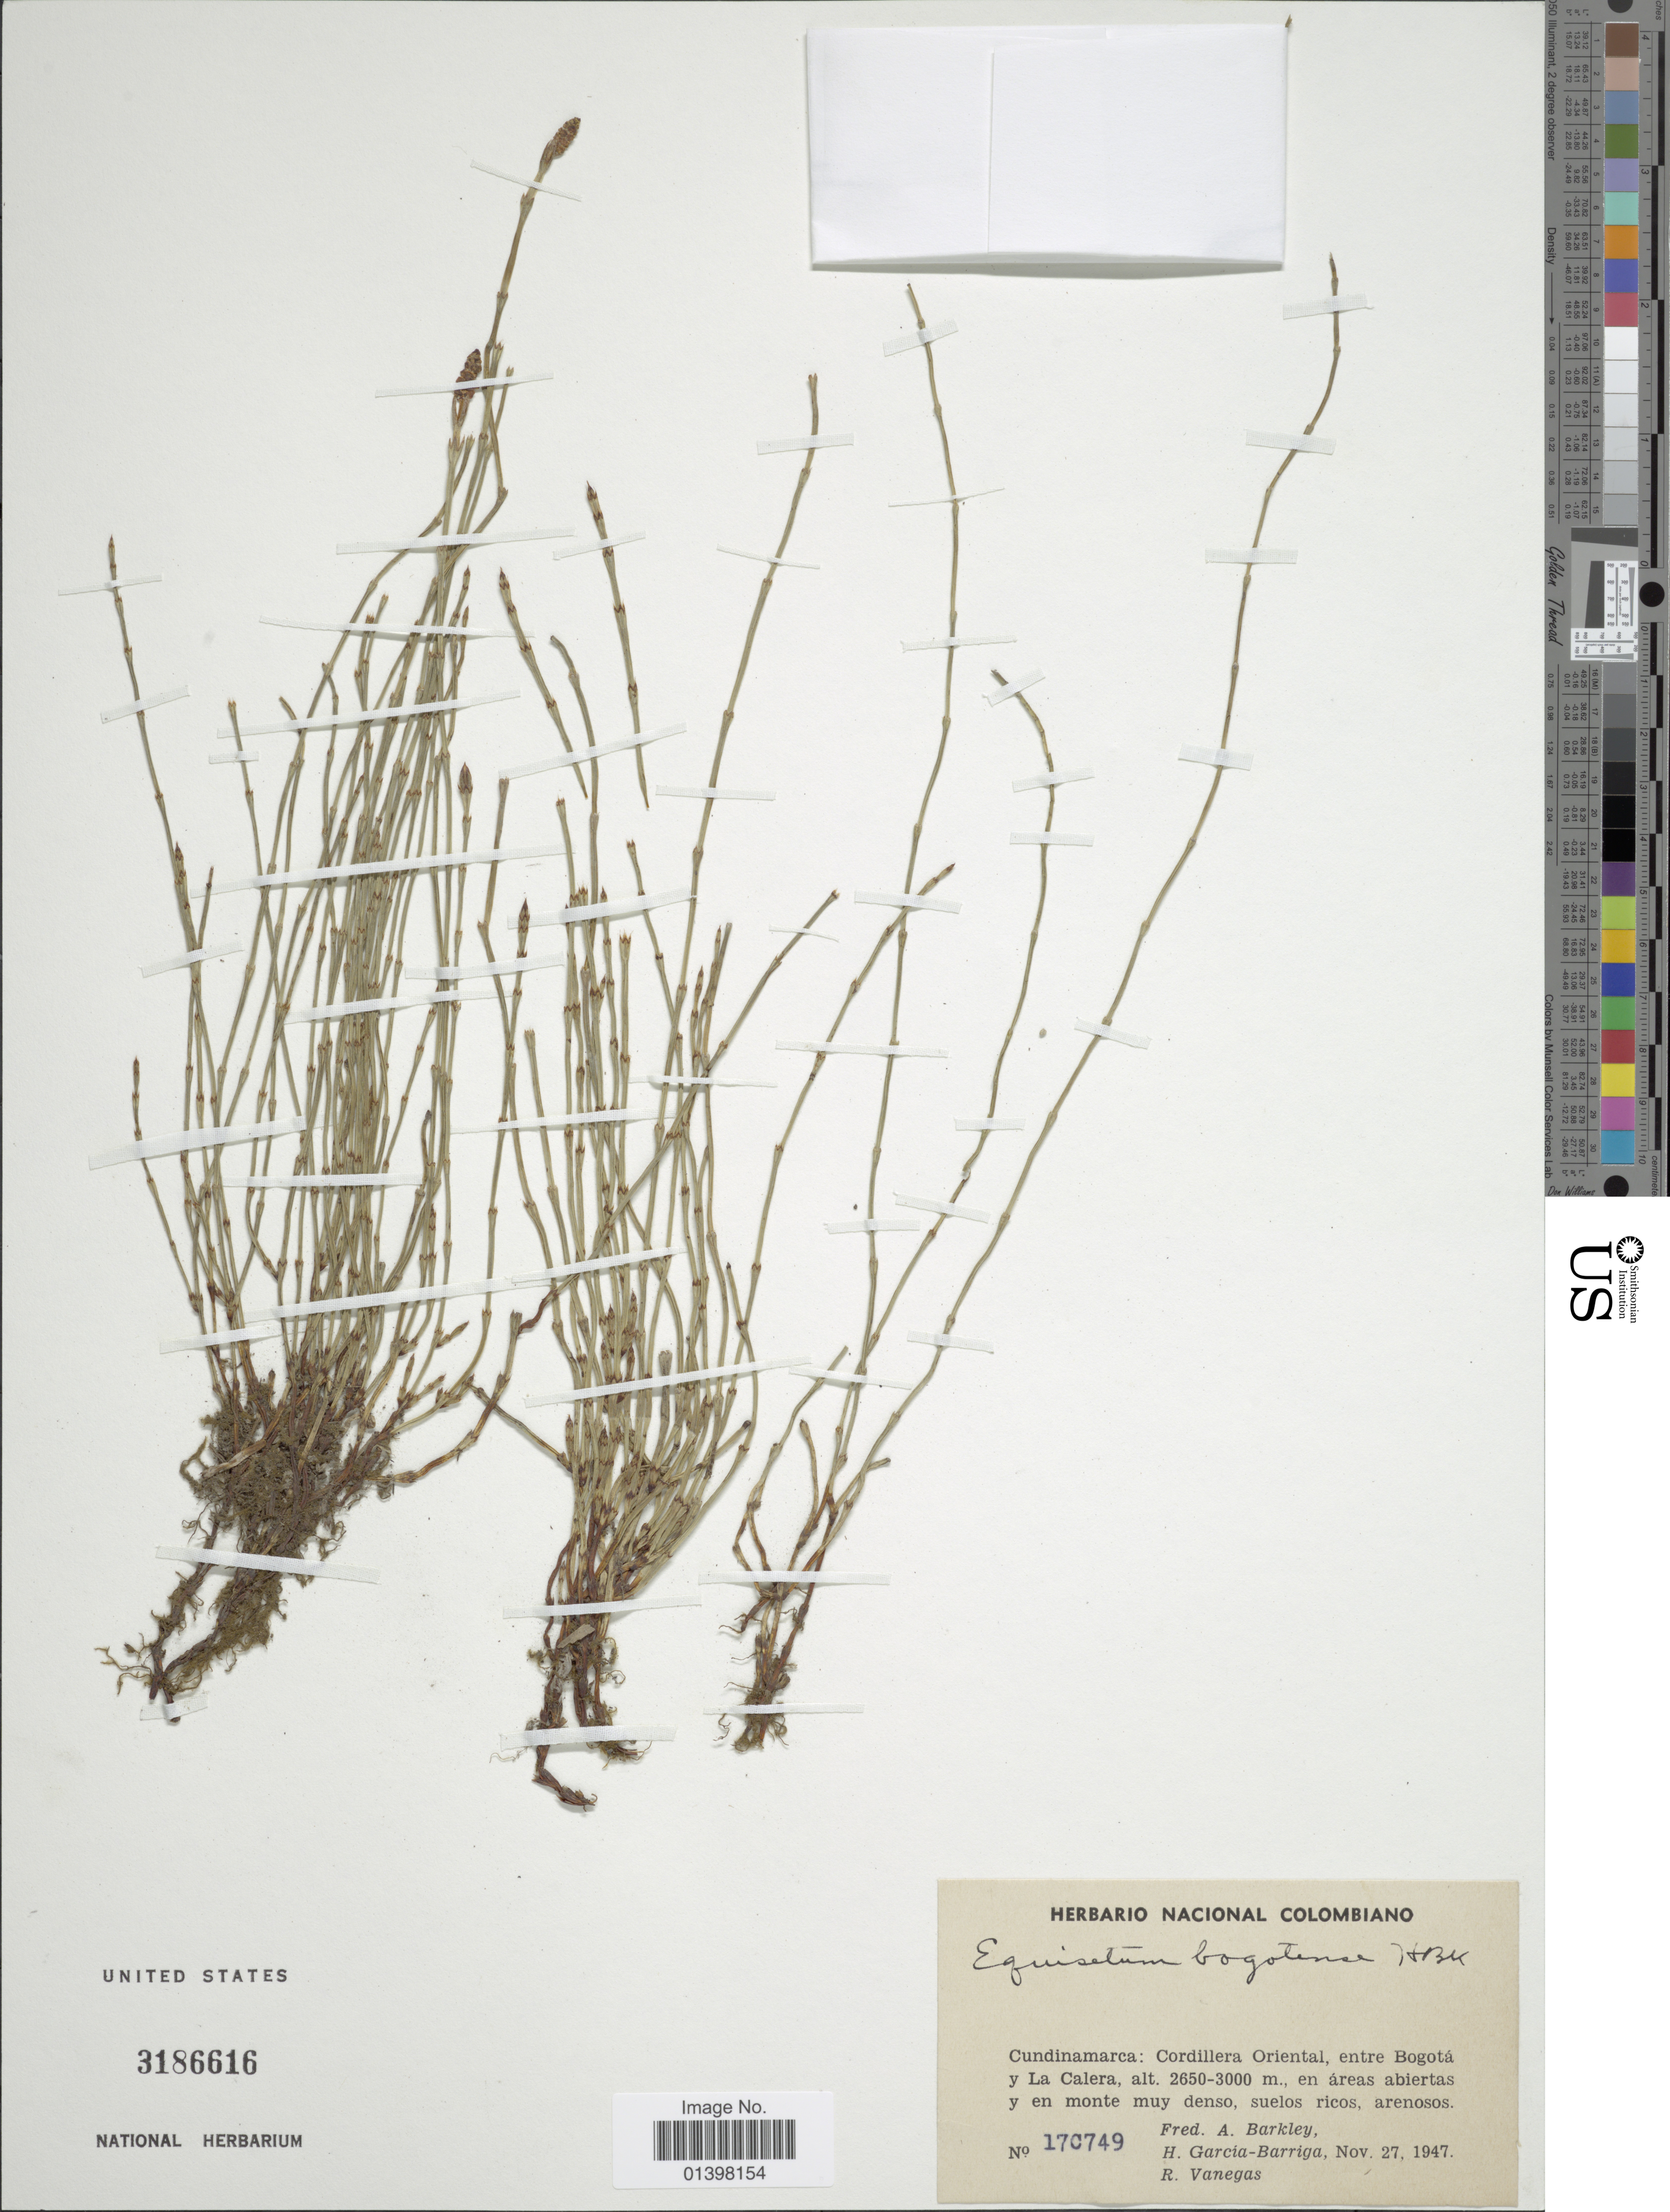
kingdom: Plantae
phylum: Tracheophyta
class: Polypodiopsida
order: Equisetales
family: Equisetaceae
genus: Equisetum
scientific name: Equisetum bogotense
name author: Kunth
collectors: F. A. Barkley, H. García Barriga & R. Vanegas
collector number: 17C749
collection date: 1947-11-27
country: Colombia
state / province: Cundinamarca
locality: Cordillera Oriental, entre Bogotá y La Calera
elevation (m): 2650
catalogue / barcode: US 3186616